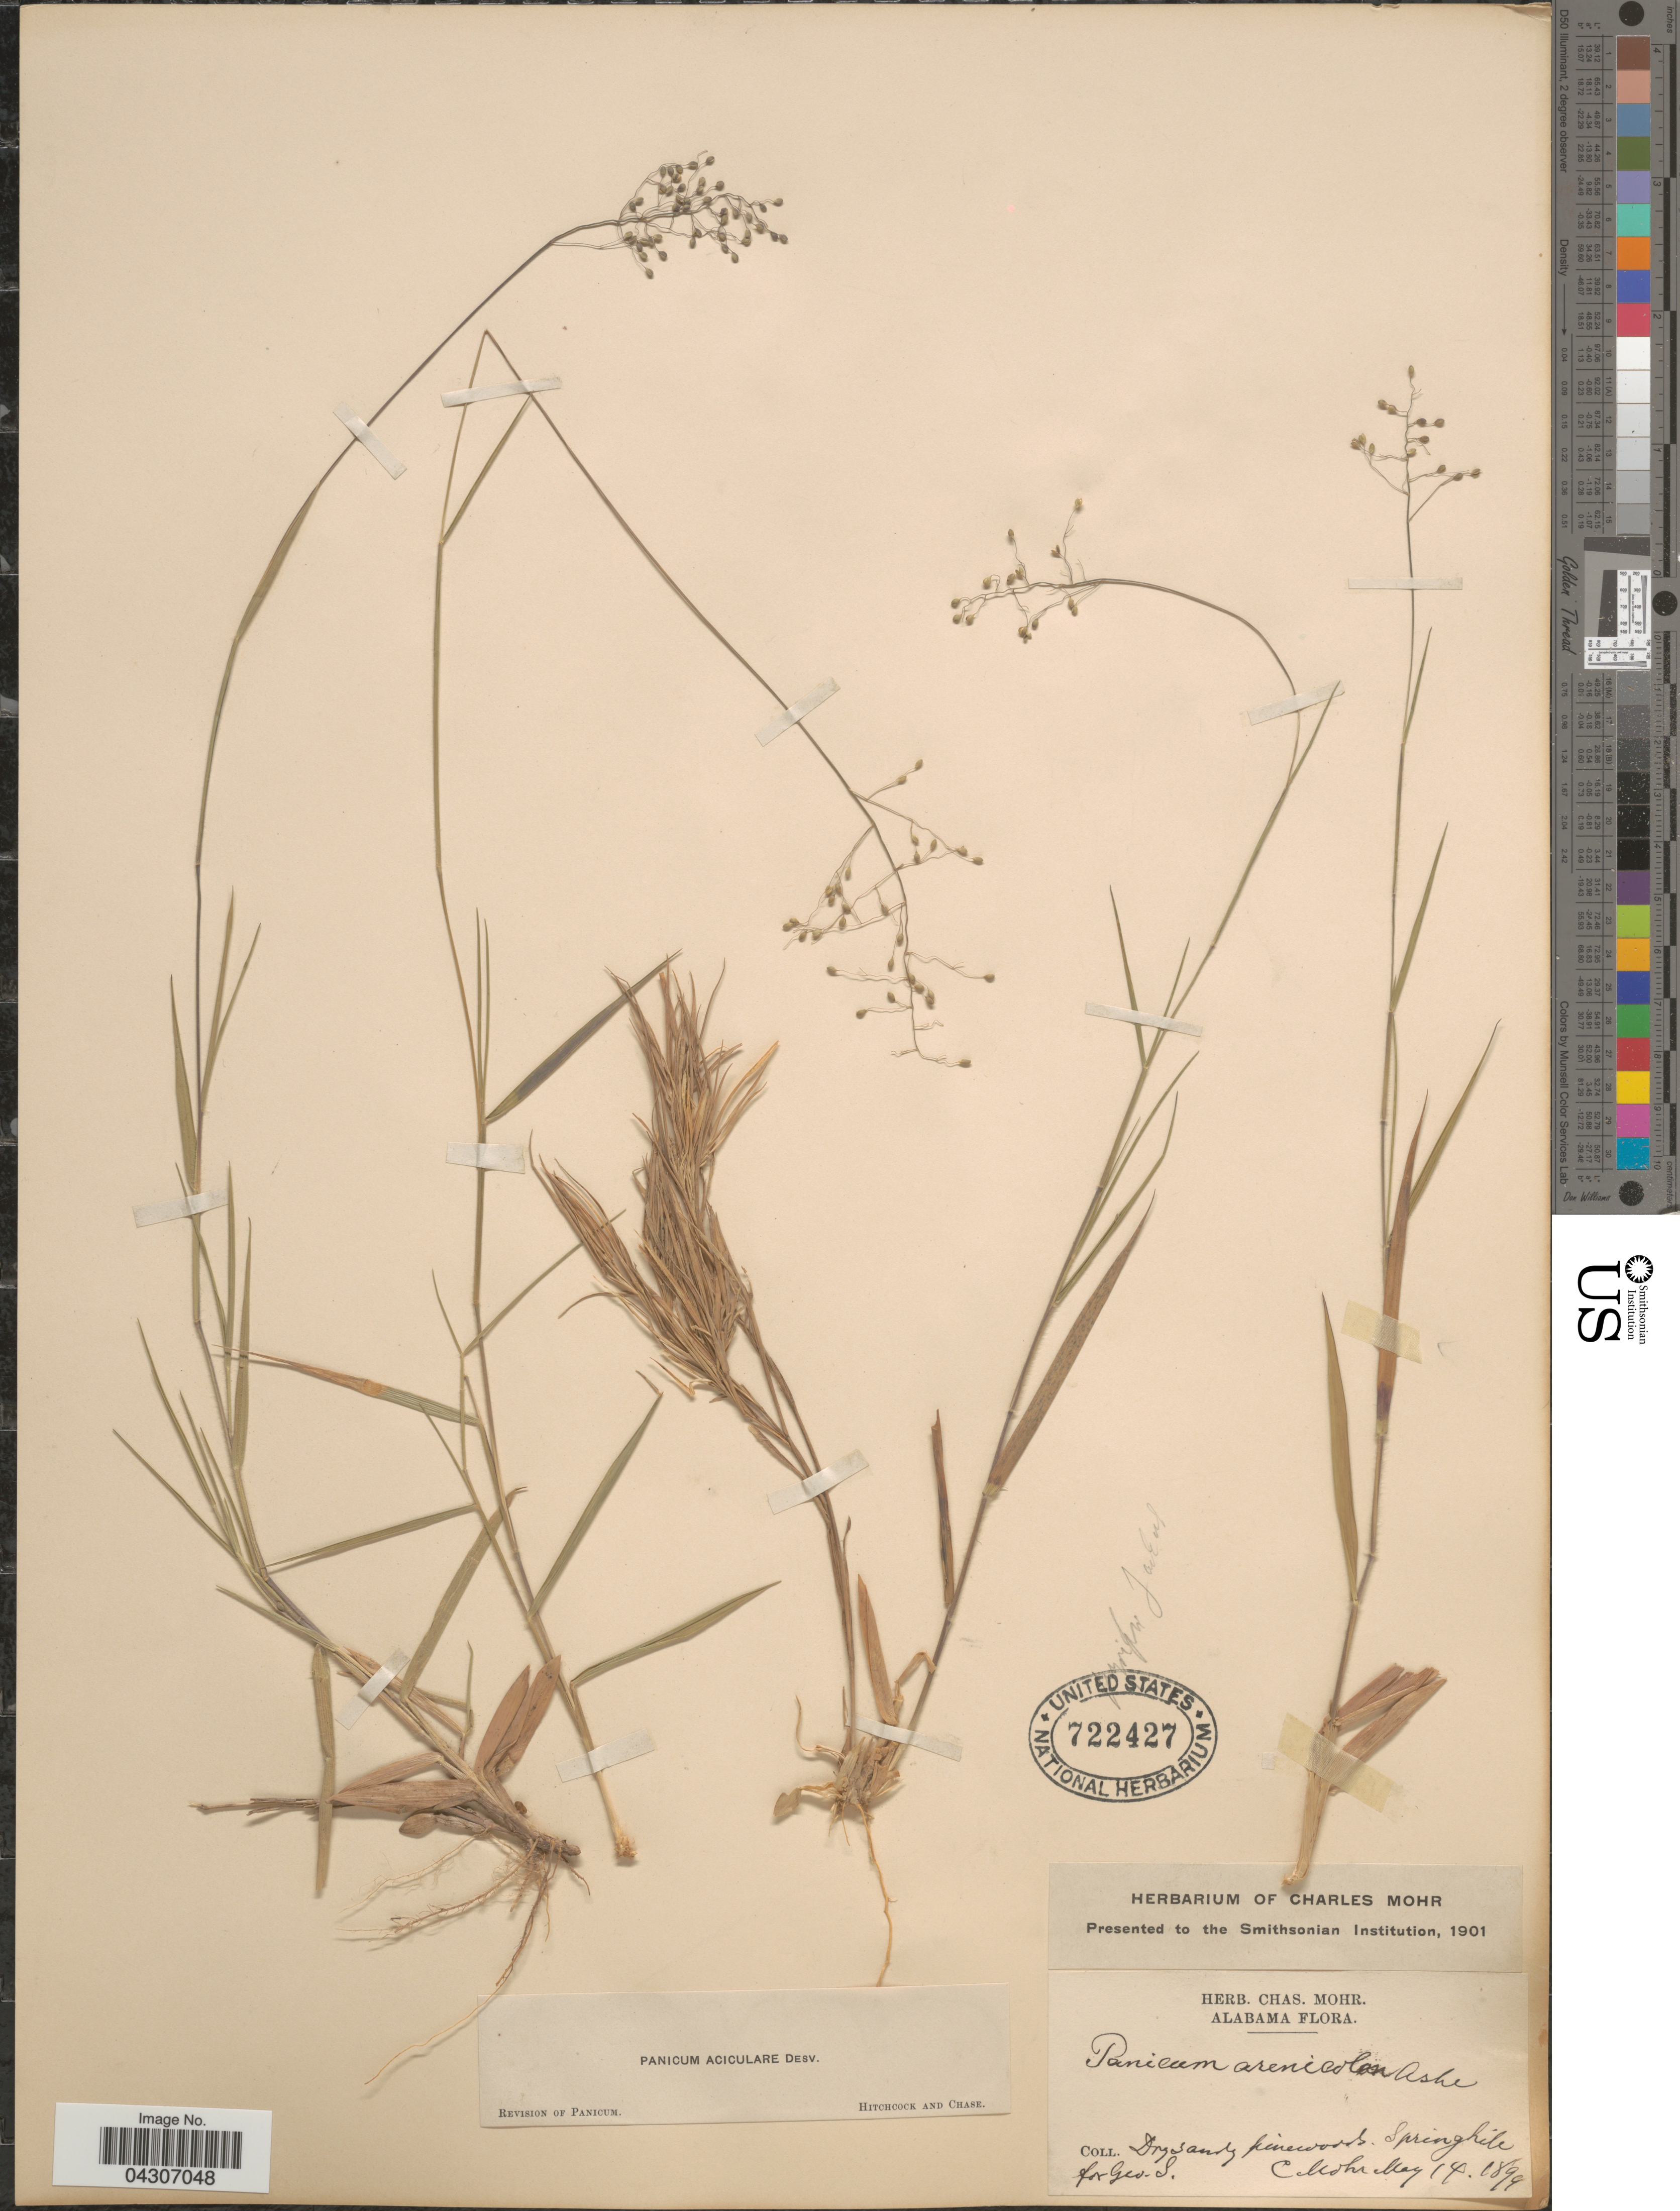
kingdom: Plantae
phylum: Tracheophyta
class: Liliopsida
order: Poales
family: Poaceae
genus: Dichanthelium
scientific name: Dichanthelium aciculare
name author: (Desv. ex Poir.) Gould & C.A. Clark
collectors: Mohr, C. T. (herbarium)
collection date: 1899-05-14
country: United States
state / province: Alabama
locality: Springhill.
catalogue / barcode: US 722427